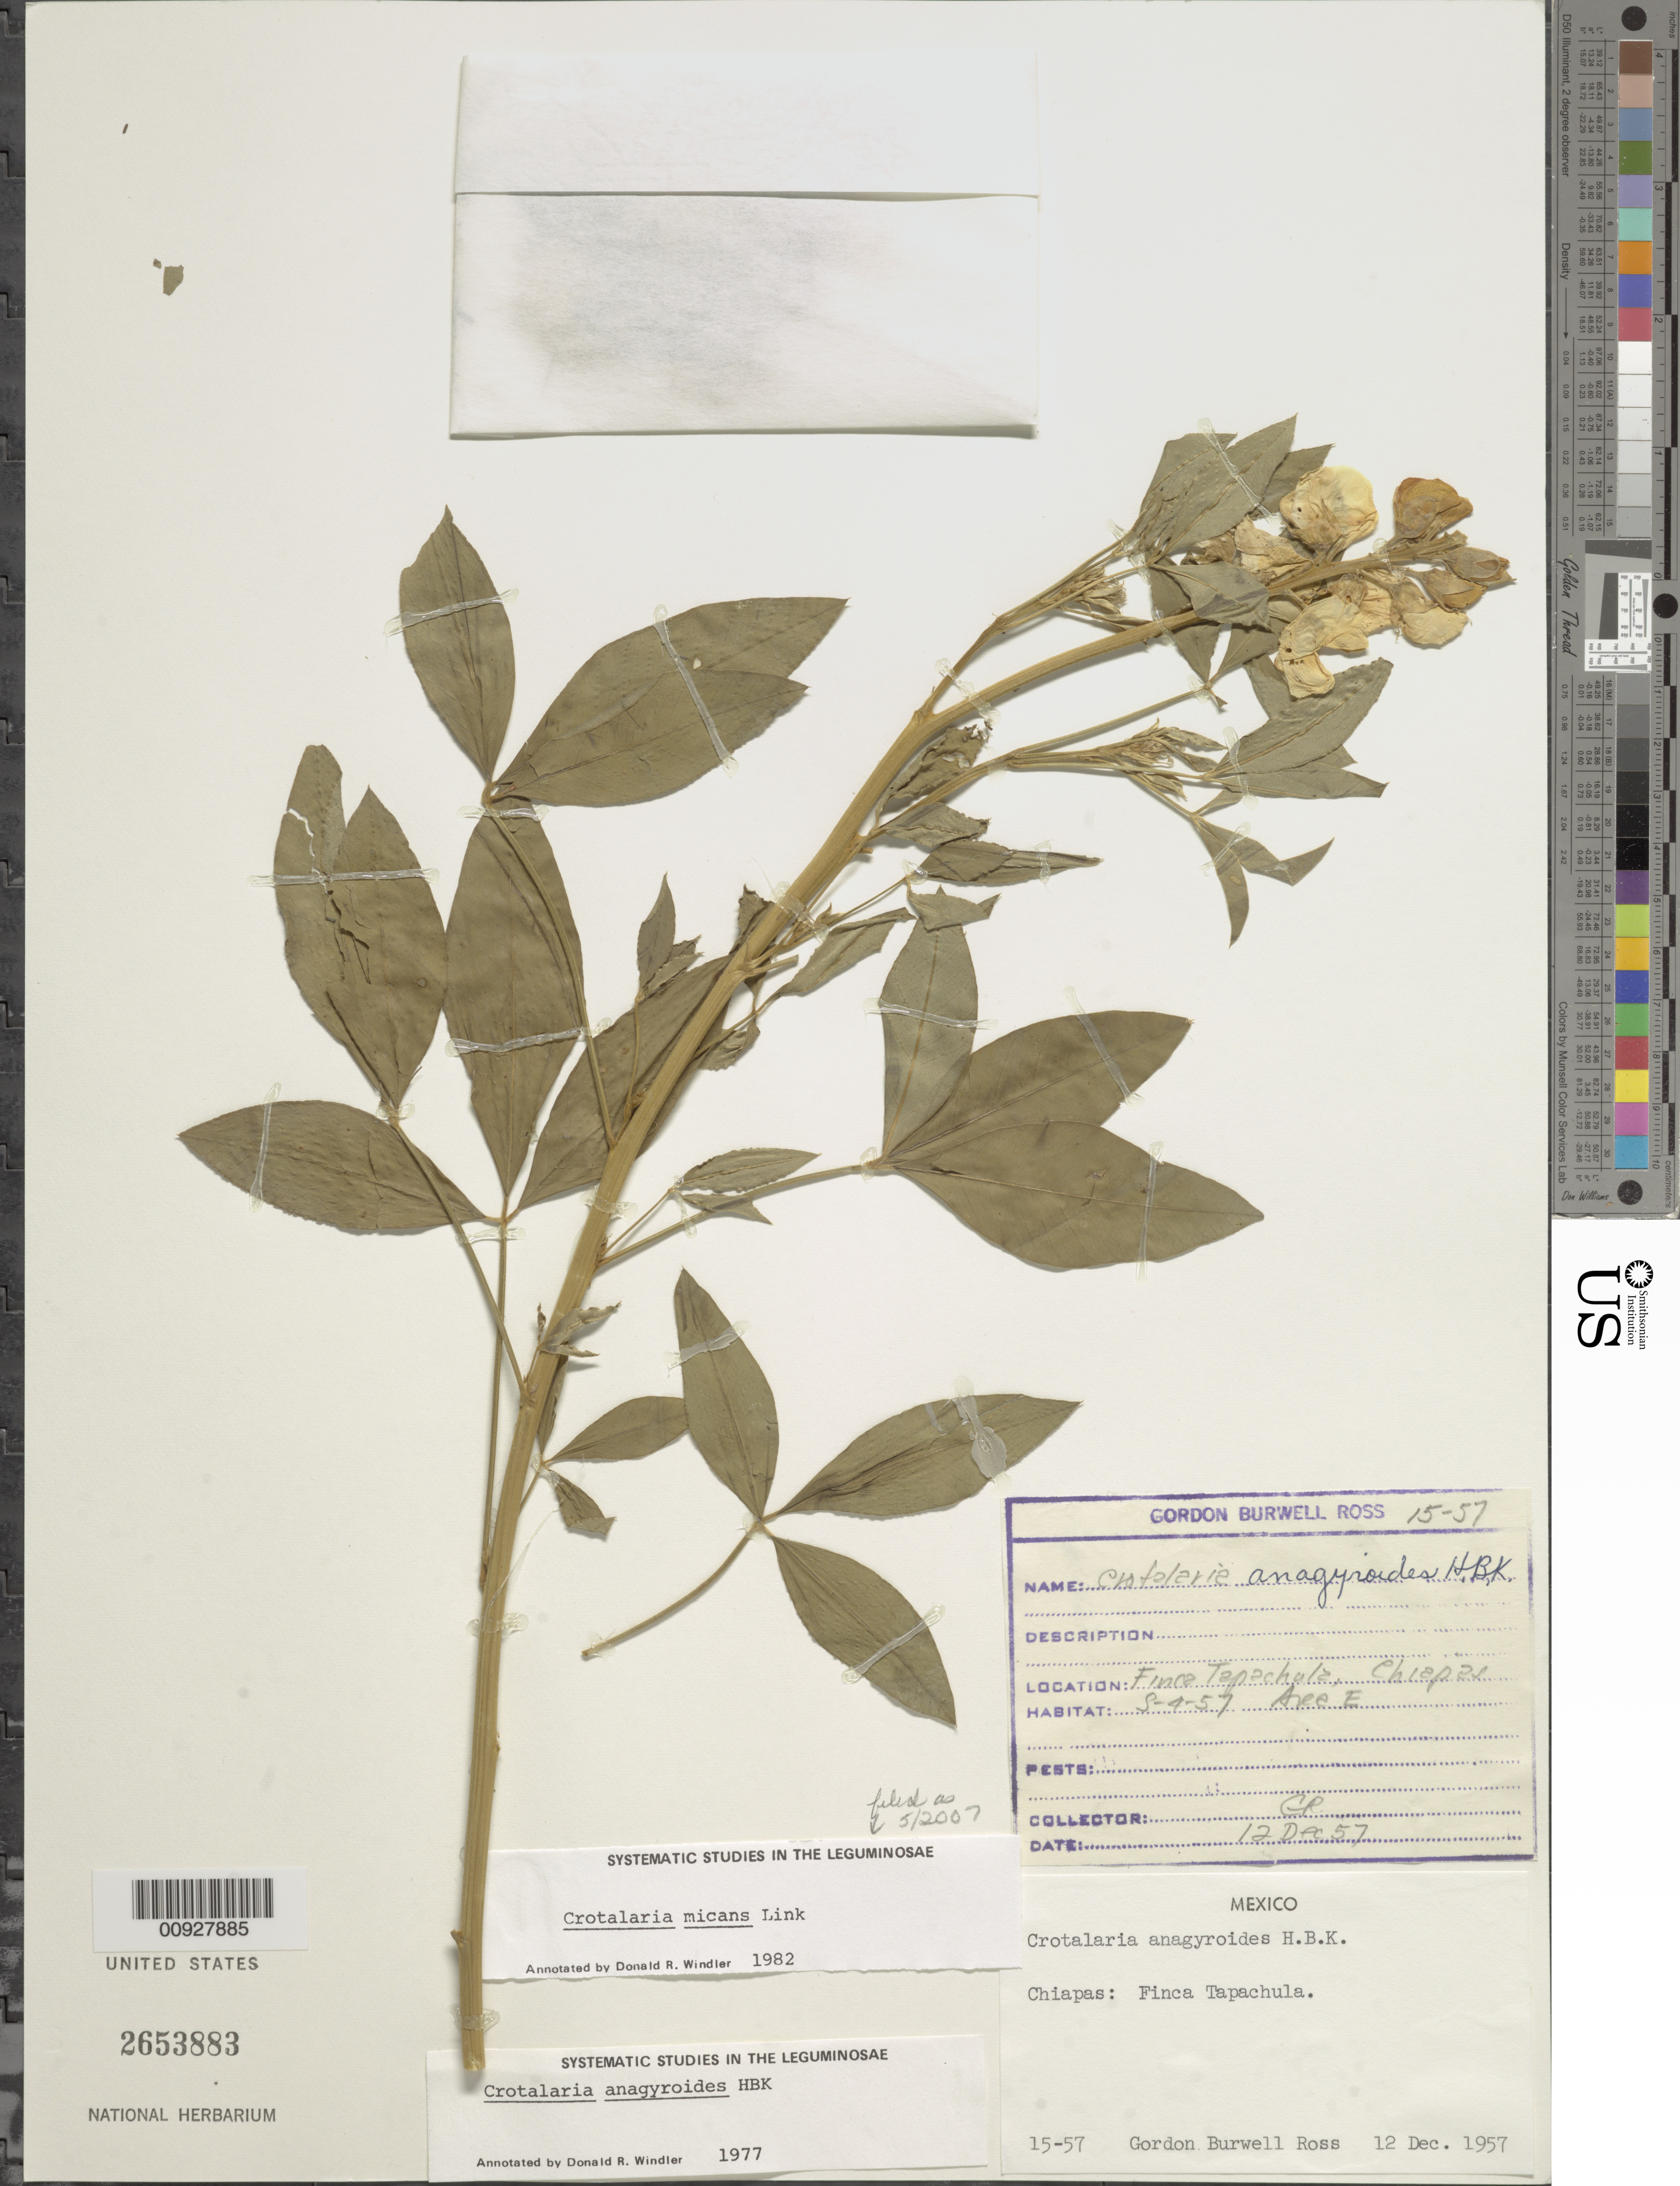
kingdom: Plantae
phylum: Tracheophyta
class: Magnoliopsida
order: Fabales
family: Fabaceae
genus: Crotalaria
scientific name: Crotalaria micans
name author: Link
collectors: G. B. Ross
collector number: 15-57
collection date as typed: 12 Dec 1957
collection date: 1957-12-12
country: Mexico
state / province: Chiapas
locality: Chiapas: Finca Tapachula.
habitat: S-4-57 Area E (illegible).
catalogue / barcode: US 2653883